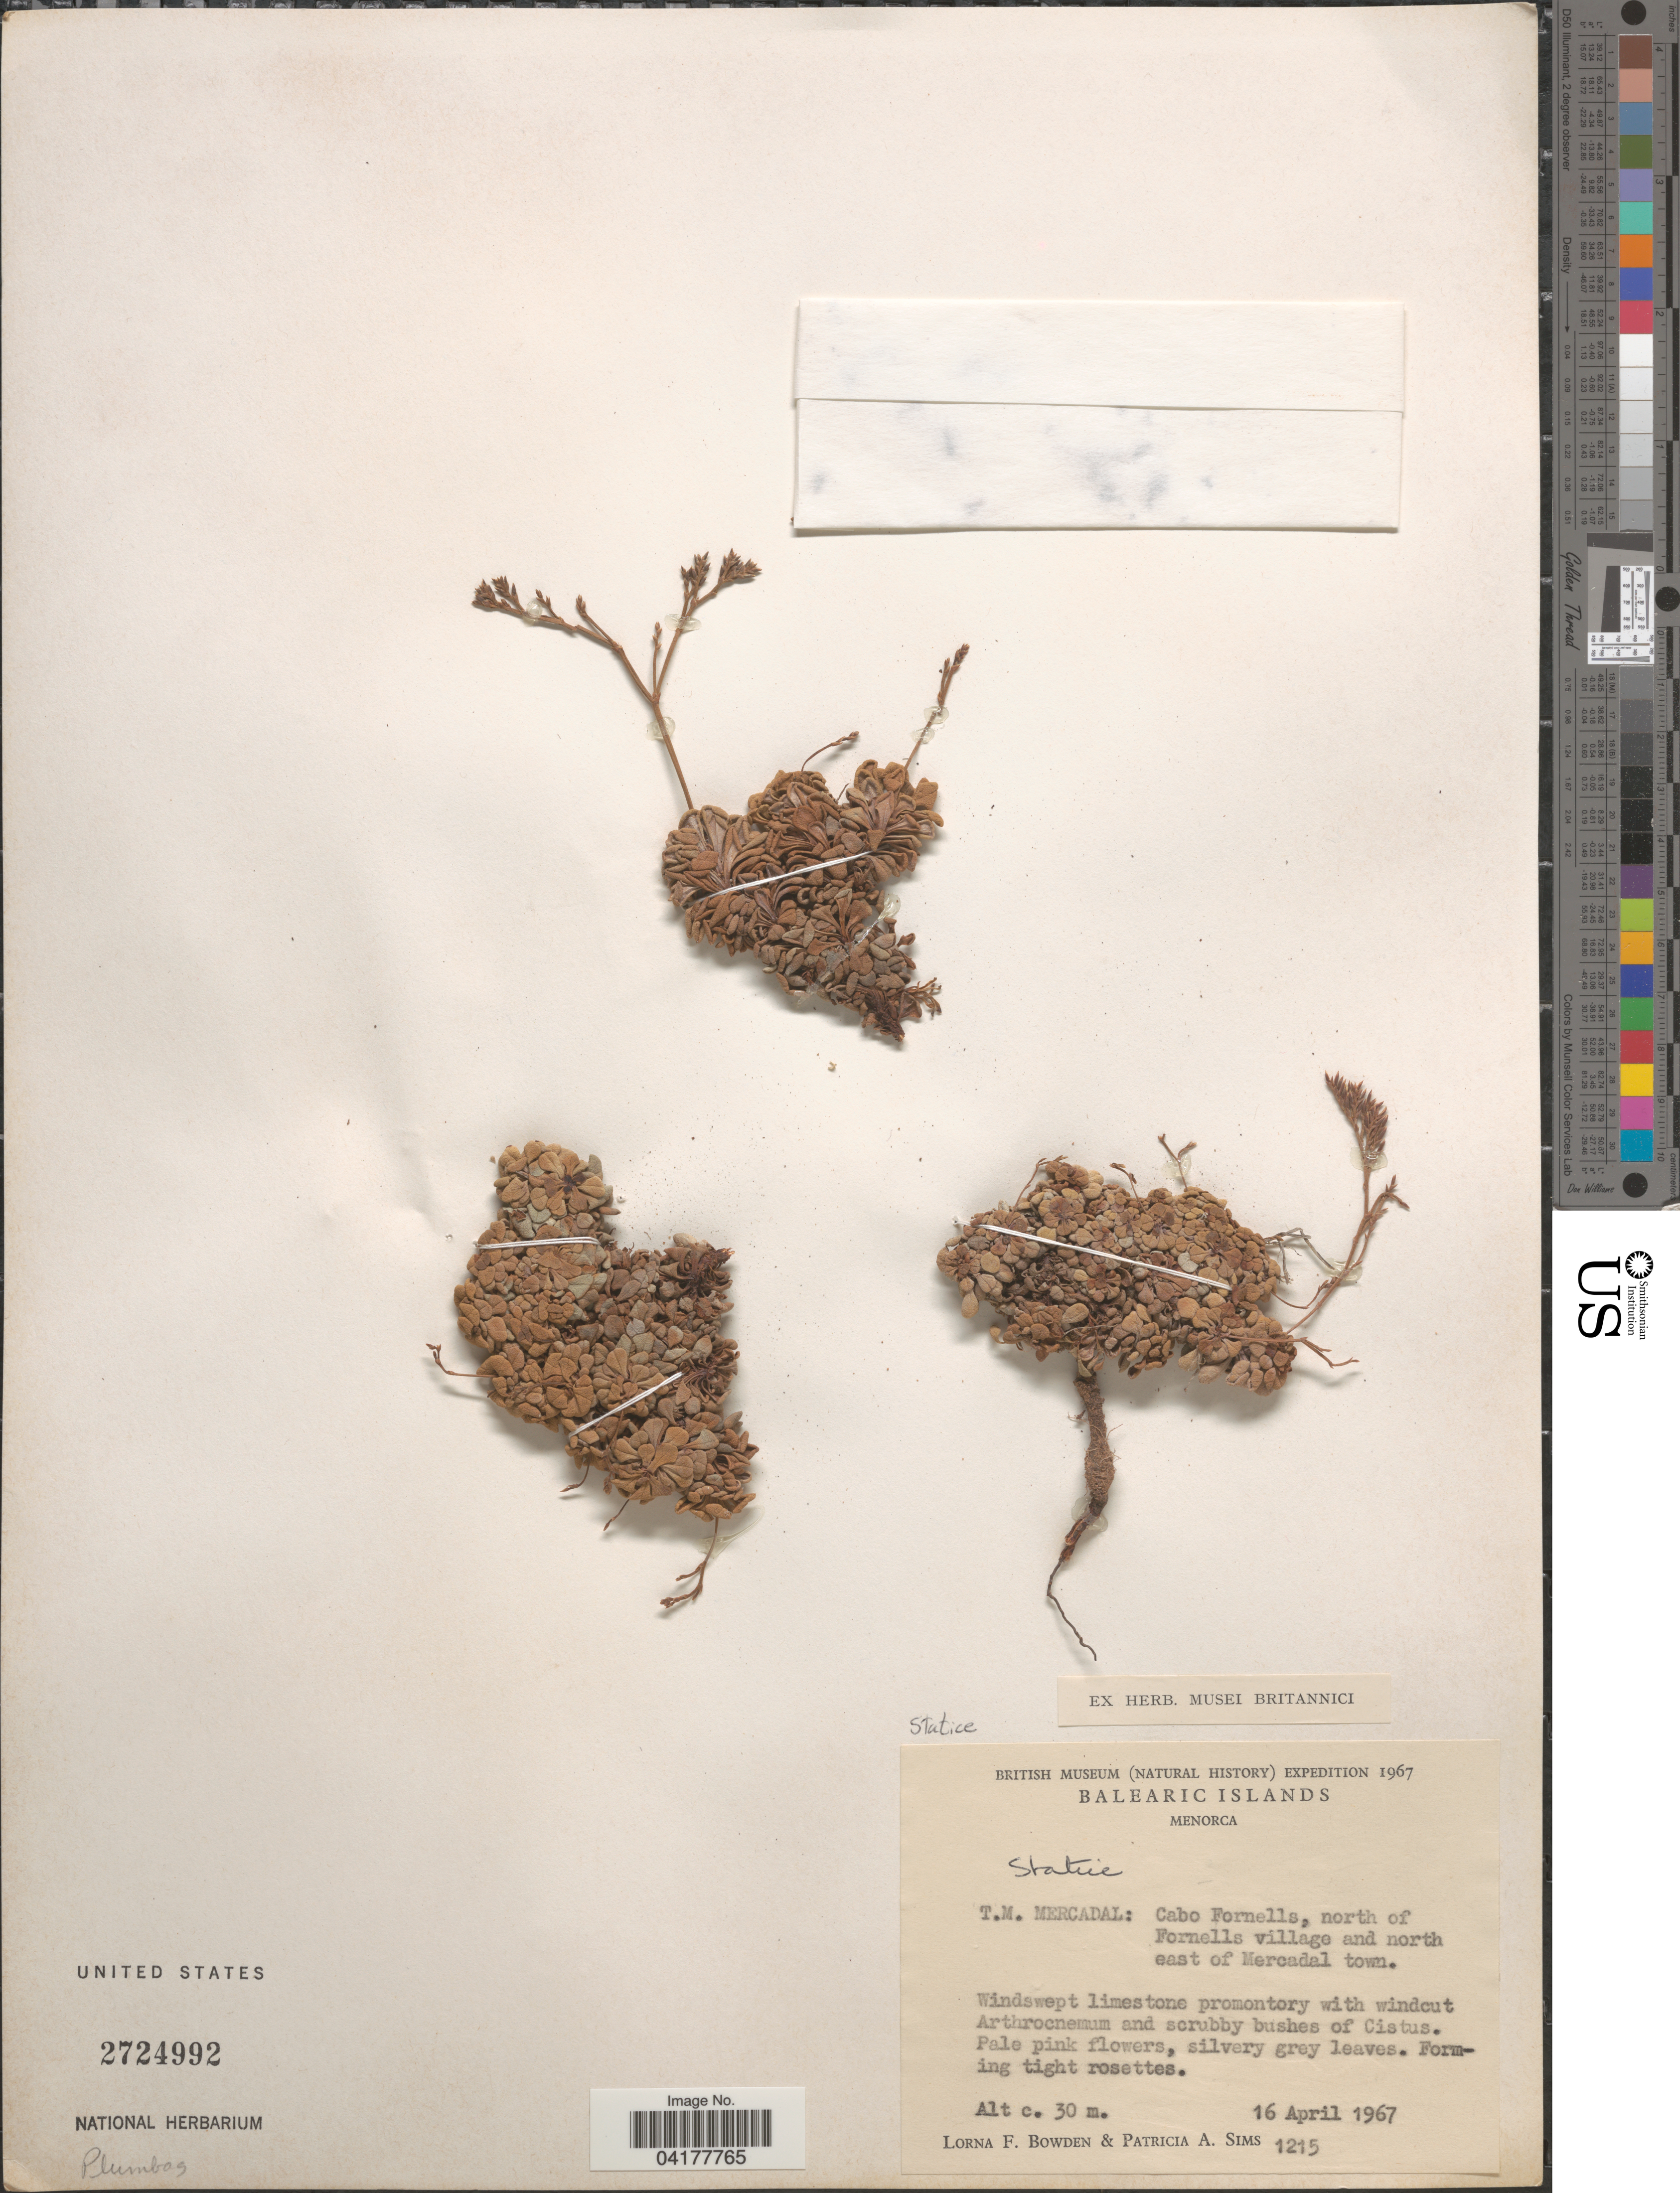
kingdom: Plantae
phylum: Tracheophyta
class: Magnoliopsida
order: Caryophyllales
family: Plumbaginaceae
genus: Limonium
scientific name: Limonium minutum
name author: (L.) Chaz.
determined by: Strong, Mark T., (BOT), Smithsonian Institution - National Museum of Natural History (UNITED STATES)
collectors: L. F. Bowden & P. A. Sims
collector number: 1215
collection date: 1967-04-16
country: Spain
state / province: Islas Baleares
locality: British Museum (Natural History) Expedition 1967. Balearic Islands. Menorca. T.M. Mercadal: Cabo Fornells, north of Fornells village and north east of Mercadal town.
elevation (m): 30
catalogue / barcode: US 2724992